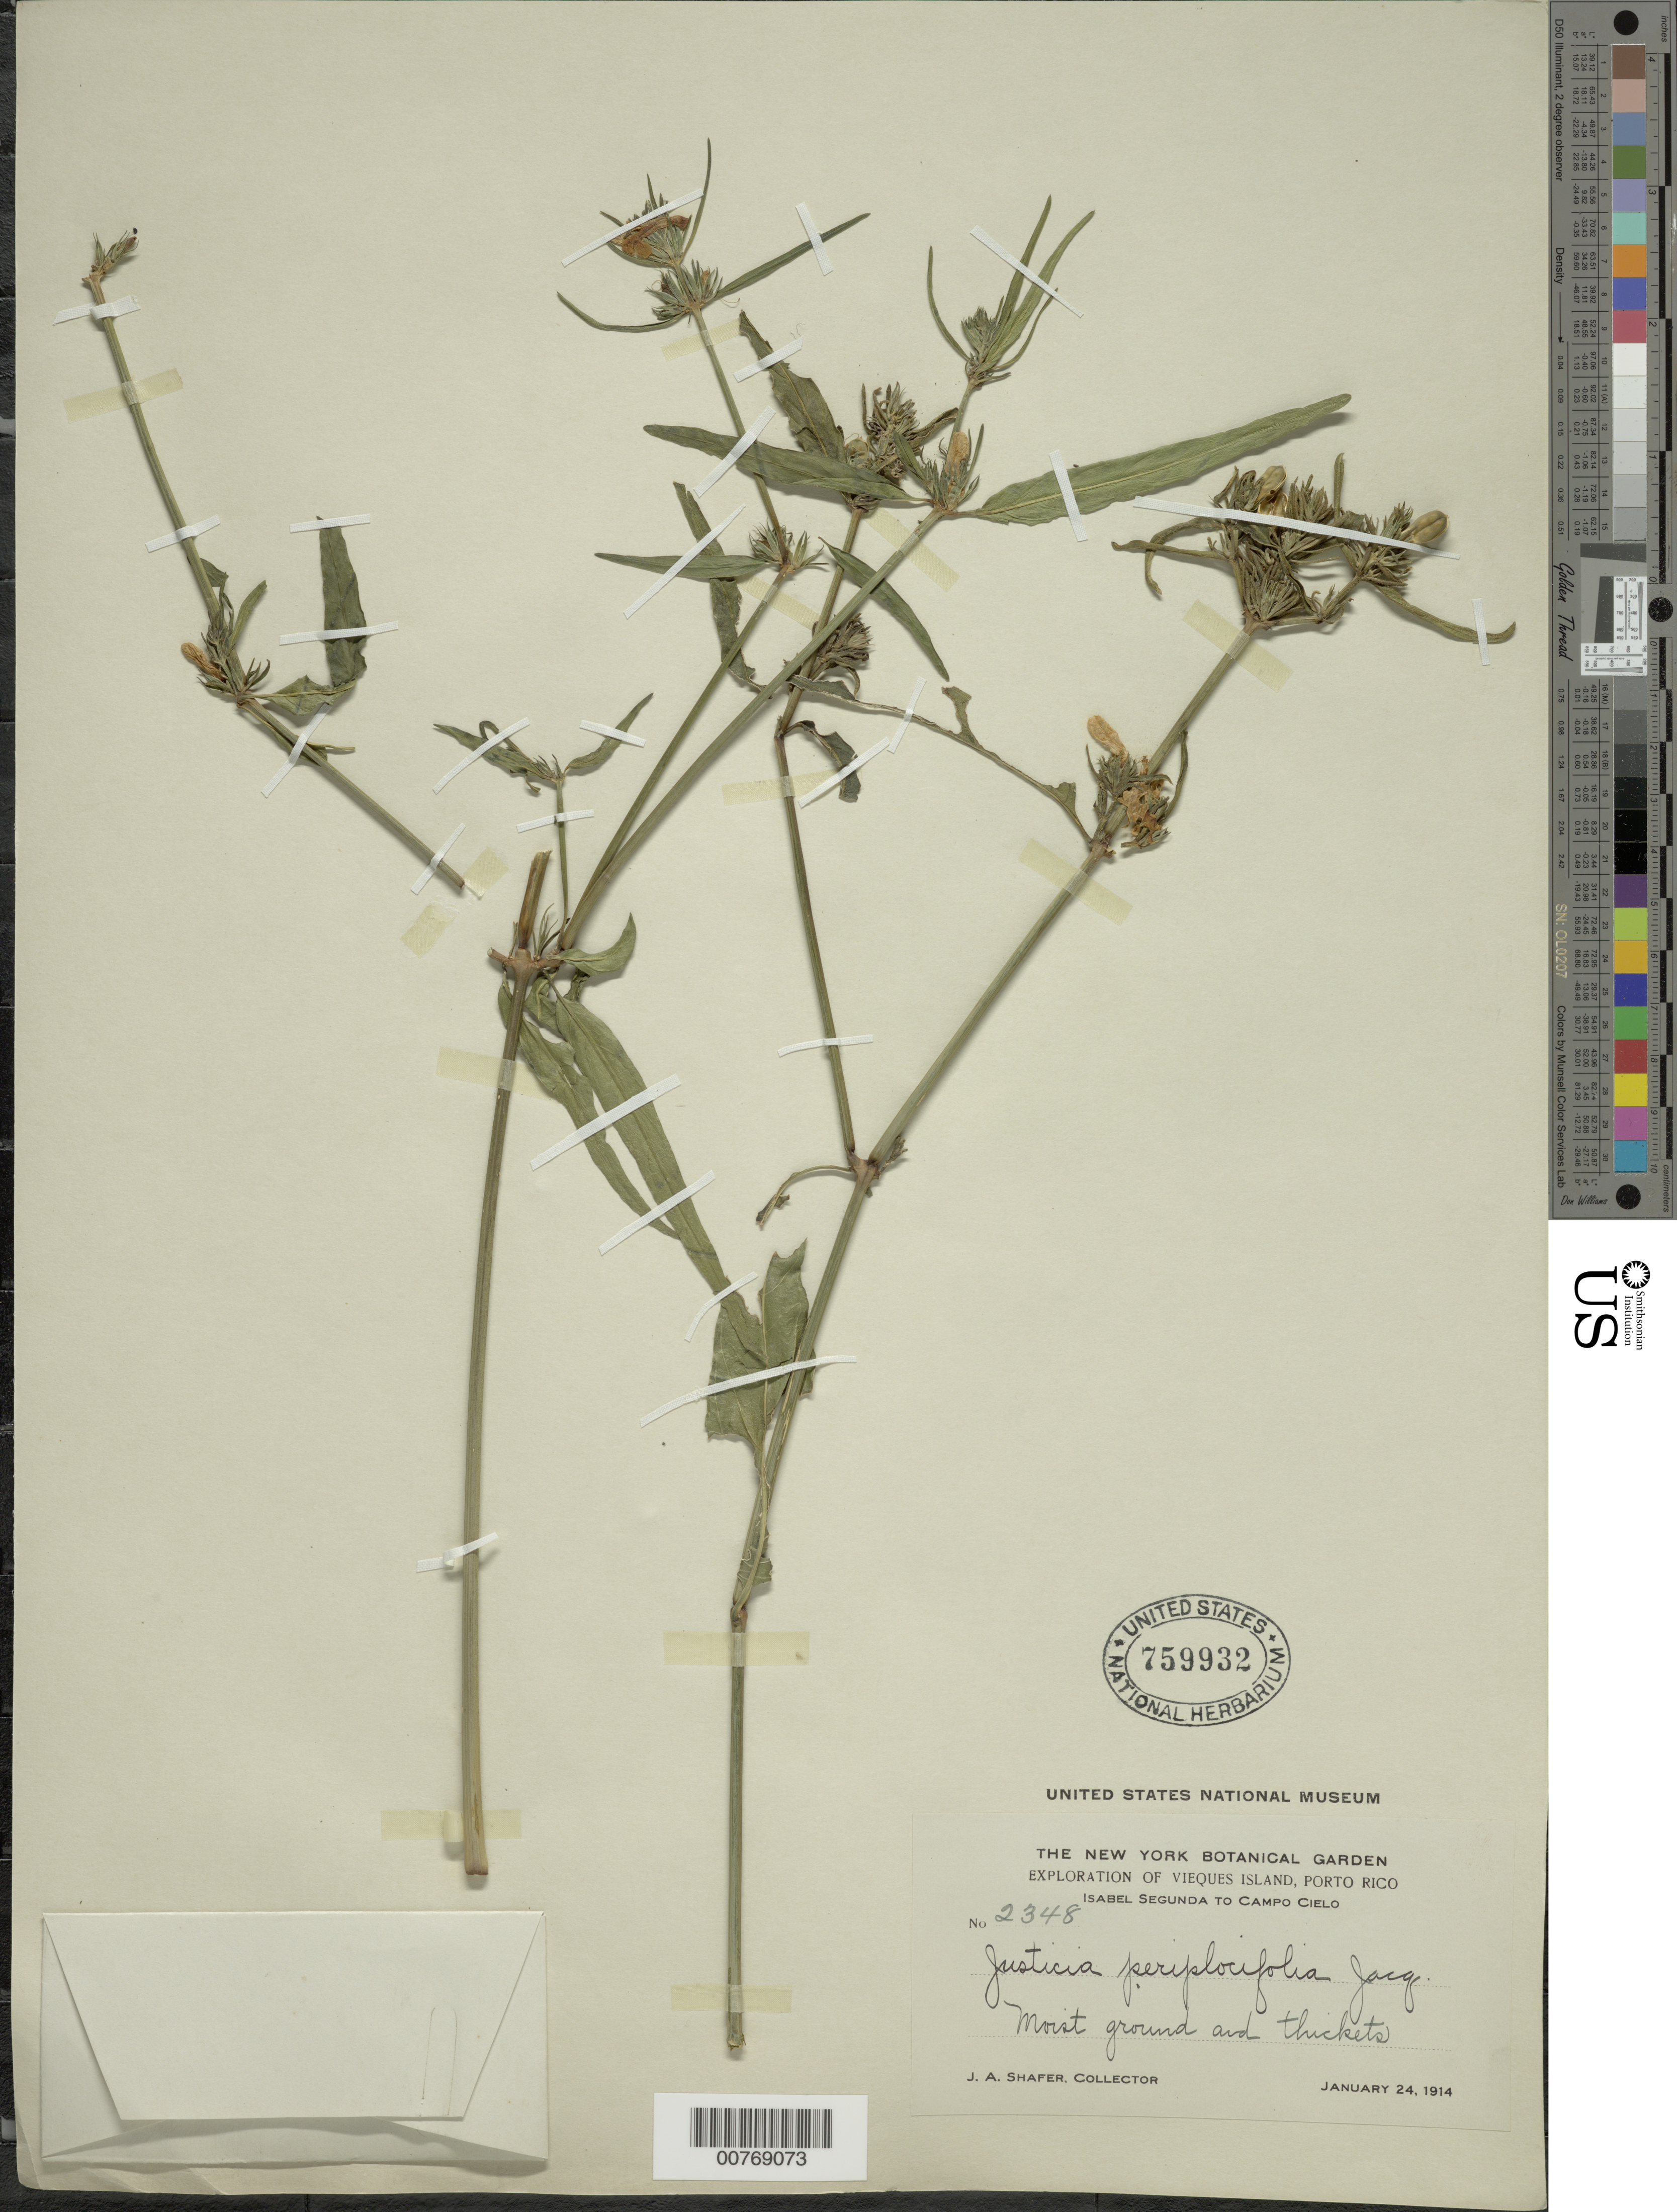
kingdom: Plantae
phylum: Tracheophyta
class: Magnoliopsida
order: Lamiales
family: Acanthaceae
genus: Justicia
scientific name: Justicia periplocifolia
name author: Jacq.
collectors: J. A. Shafer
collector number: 2348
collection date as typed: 24 Jan 1914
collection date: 1914-01-24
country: Puerto Rico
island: Vieques I.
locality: Isabel Segunda to Campo Cielo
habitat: Moist ground and thickets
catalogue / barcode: US 759932